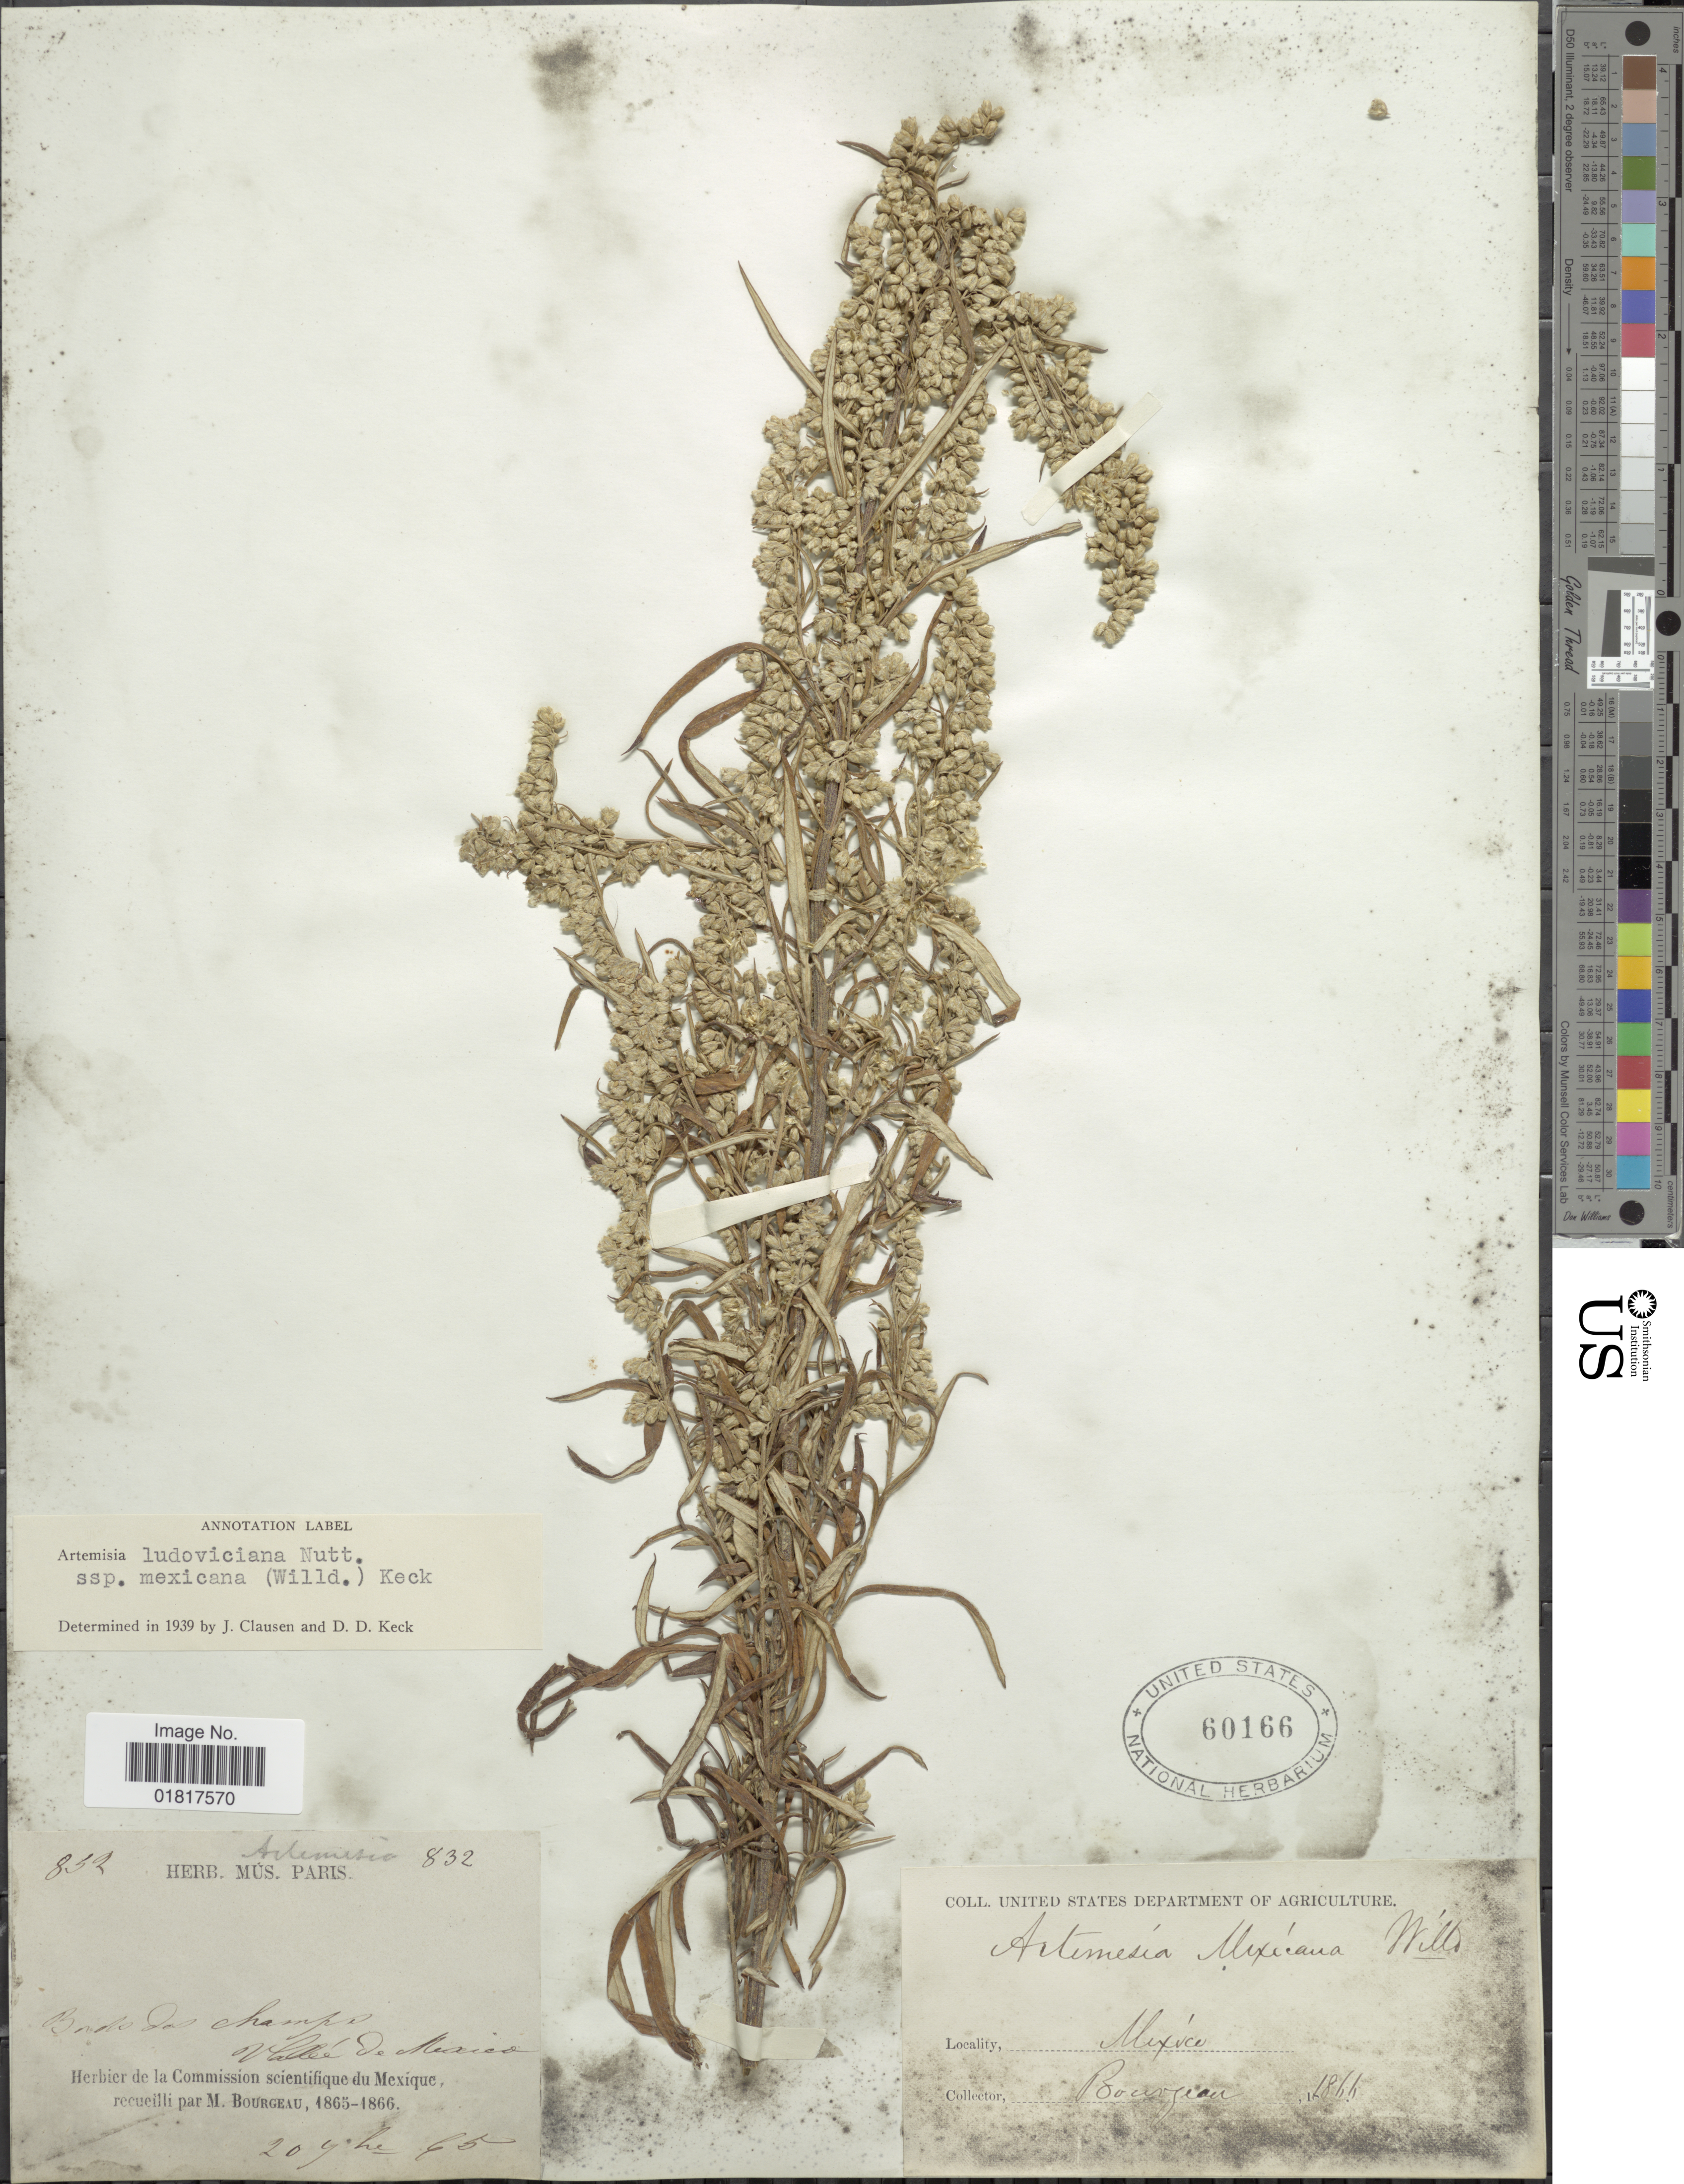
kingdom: Plantae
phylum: Tracheophyta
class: Magnoliopsida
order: Asterales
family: Asteraceae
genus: Artemisia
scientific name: Artemisia ludoviciana subsp. mexicana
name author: (Willd. ex Spreng.) D.D. Keck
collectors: M. Bourgeau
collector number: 832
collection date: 1866-09-20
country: Mexico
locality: Bords das champs, Valleé de Mexico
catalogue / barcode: US 60166